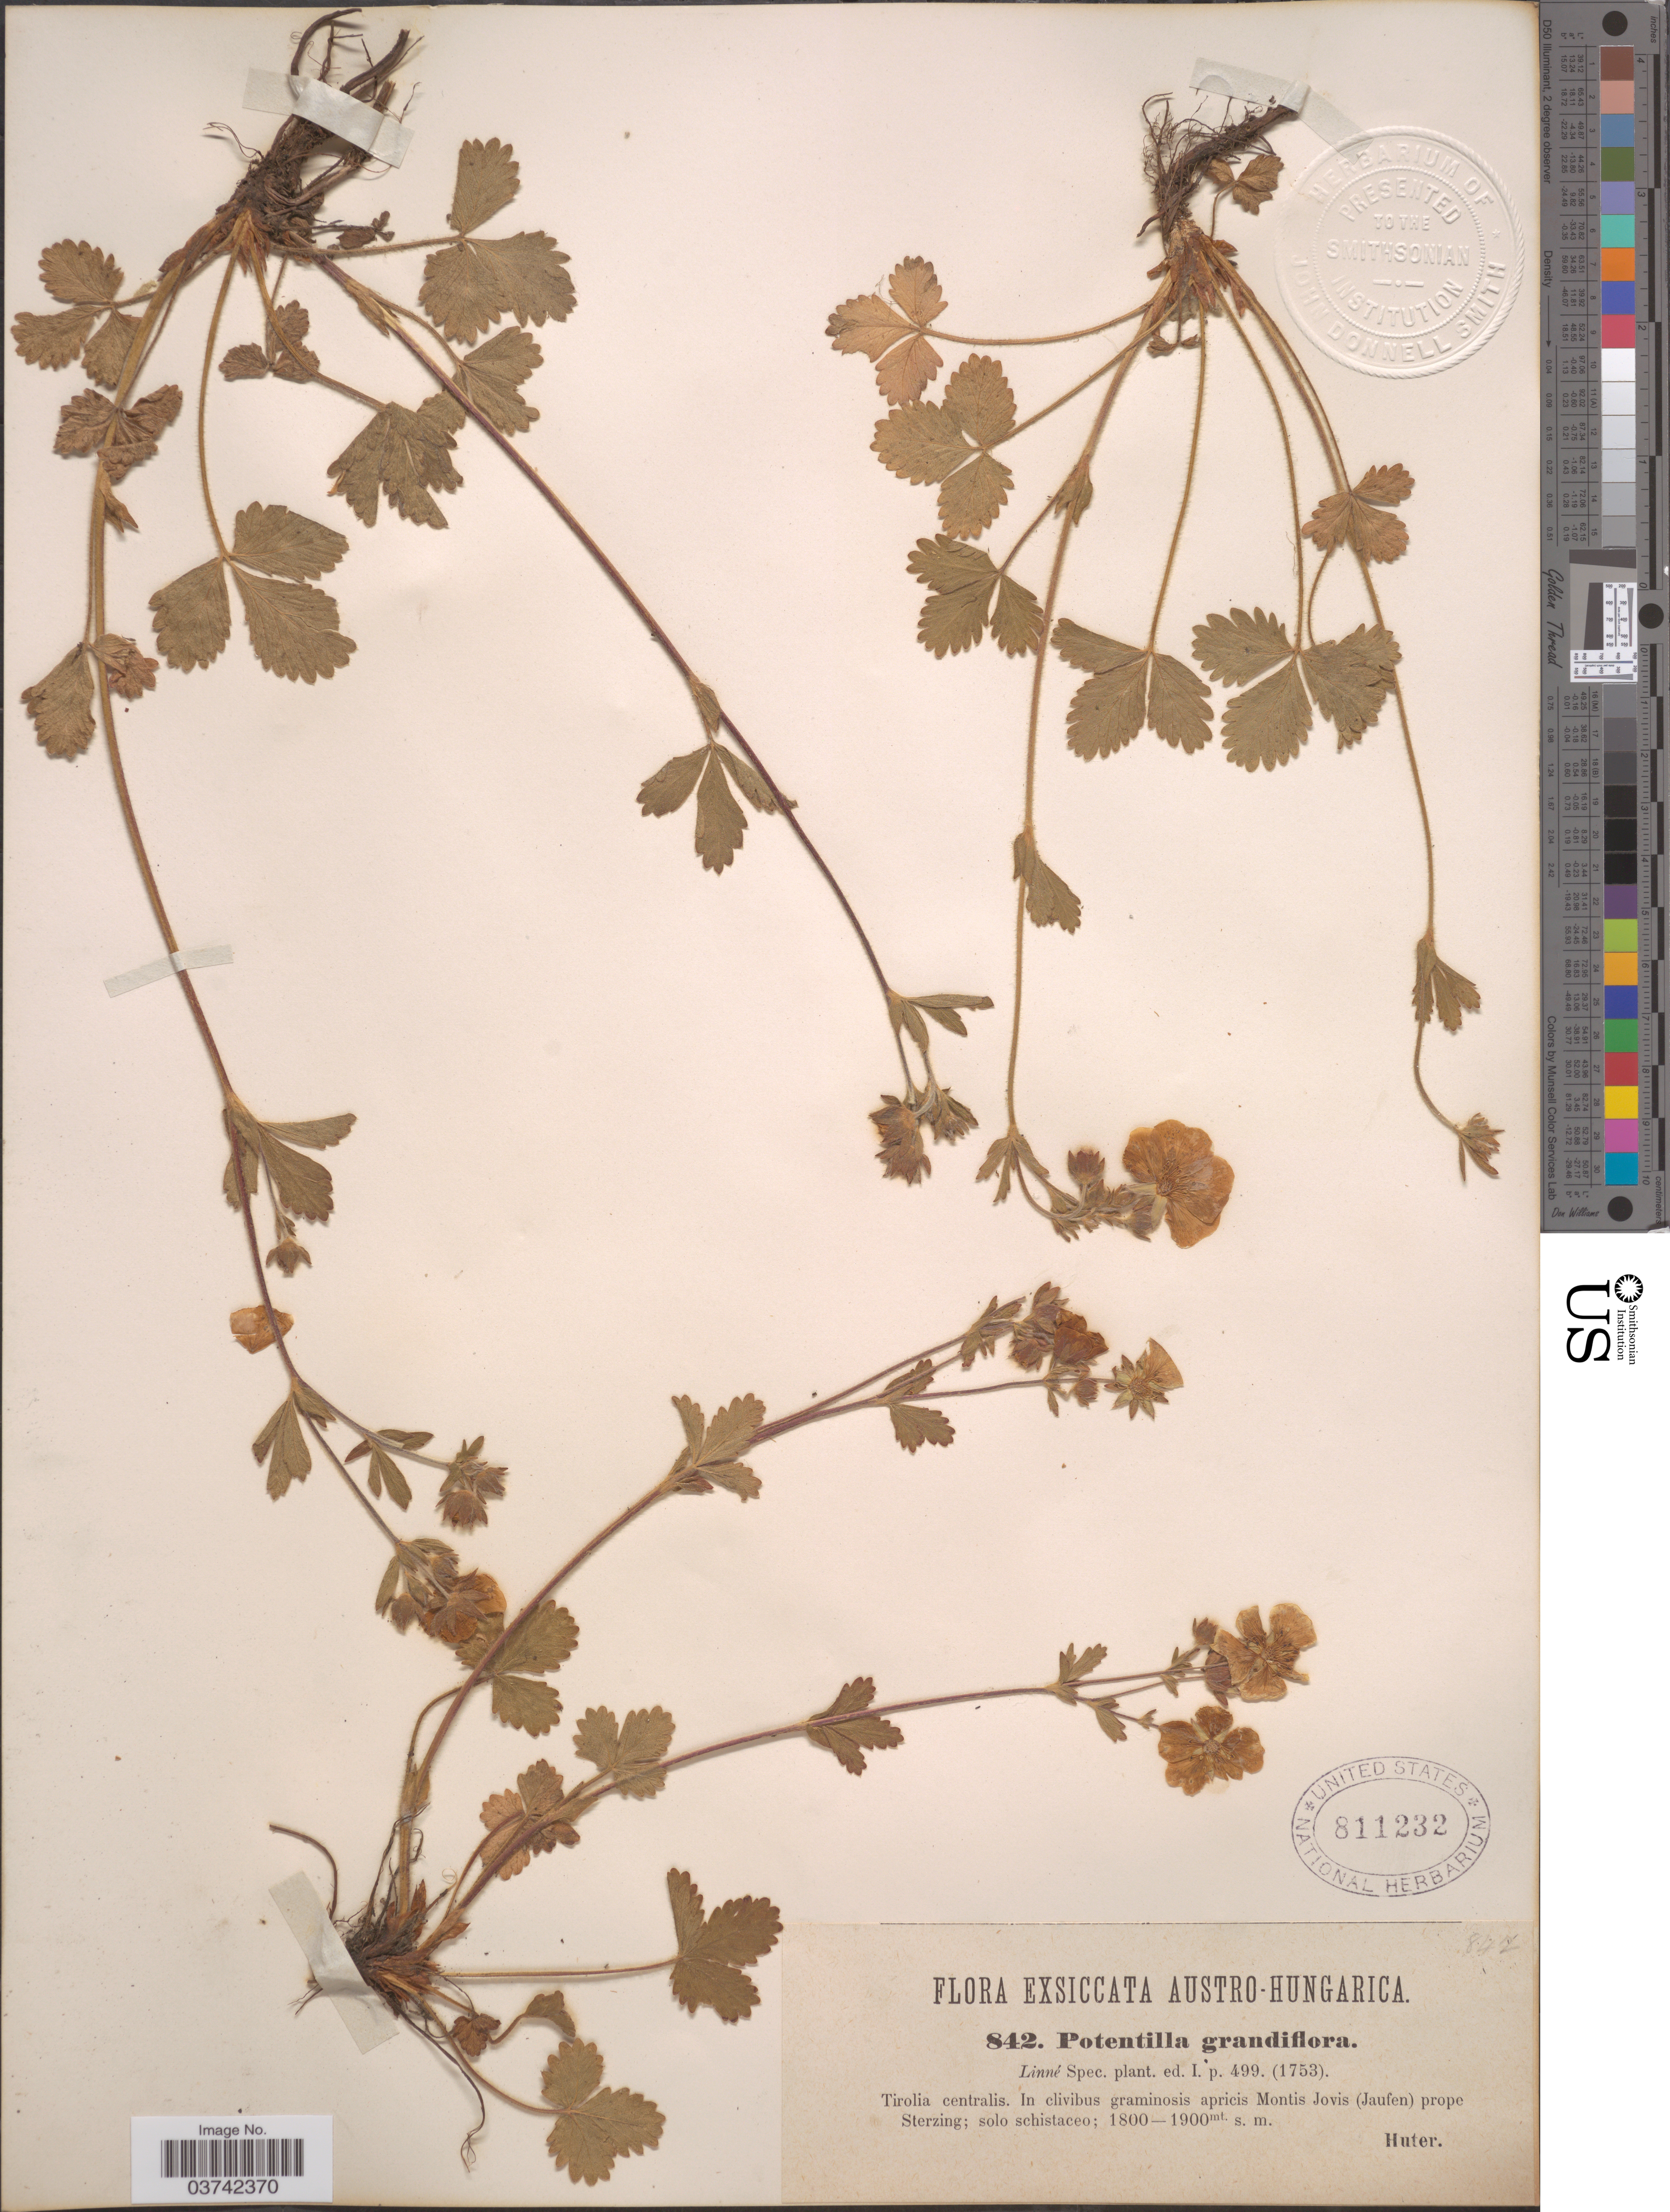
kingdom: Plantae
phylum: Tracheophyta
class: Magnoliopsida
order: Rosales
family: Rosaceae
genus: Potentilla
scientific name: Potentilla grandiflora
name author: L.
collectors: -. Huter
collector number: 842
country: Italy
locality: Austro-Hungarica. Tirolia centralis. In clivibus graminosis apricis Montis Jovis (Jaufen) prope Sterzing.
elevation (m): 1800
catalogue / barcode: US 811232